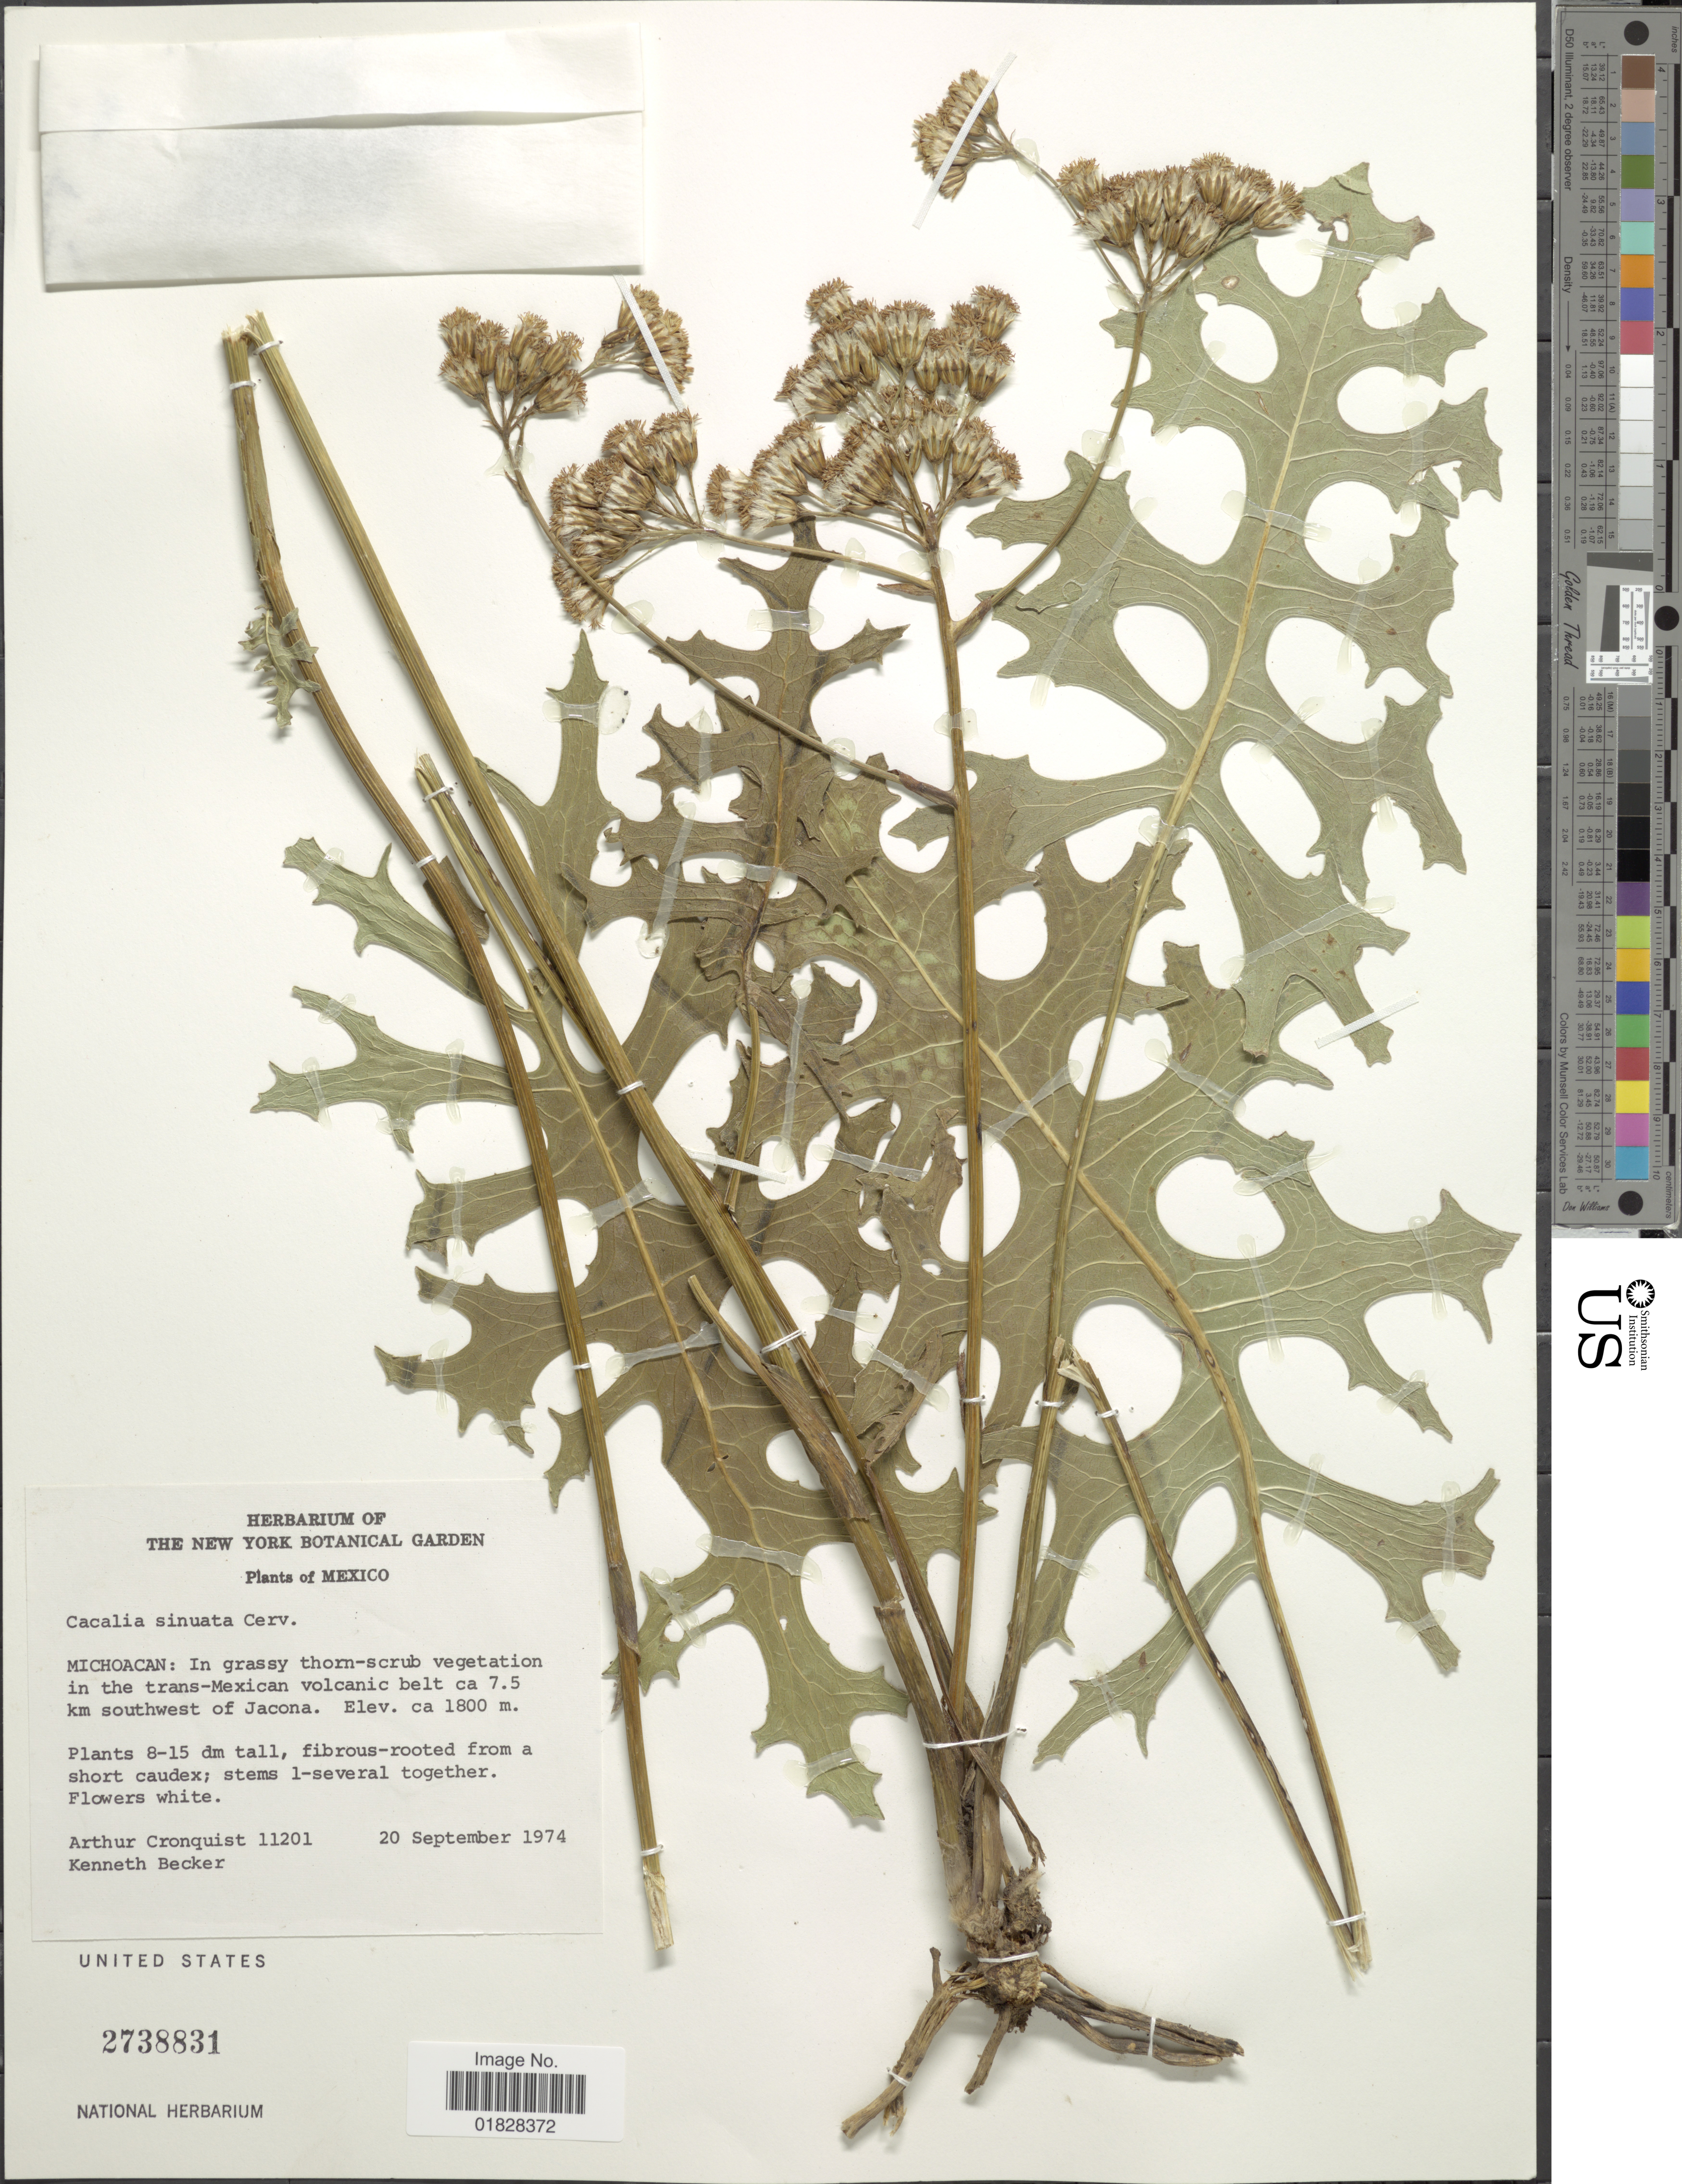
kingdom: Plantae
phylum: Tracheophyta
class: Magnoliopsida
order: Asterales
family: Asteraceae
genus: Psacalium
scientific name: Psacalium sinuatum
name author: (Cerv.) H. Rob. & Brettell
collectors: A. J. Cronquist & K. M. Becker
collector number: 11201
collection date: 1974-09-20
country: Mexico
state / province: Michoacán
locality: Michoacan: In grassy thorn-scrub vegetation in the trans-Mexican volcanic belt ca 7.5 km southwest of Jacona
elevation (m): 1800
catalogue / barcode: US 2738831